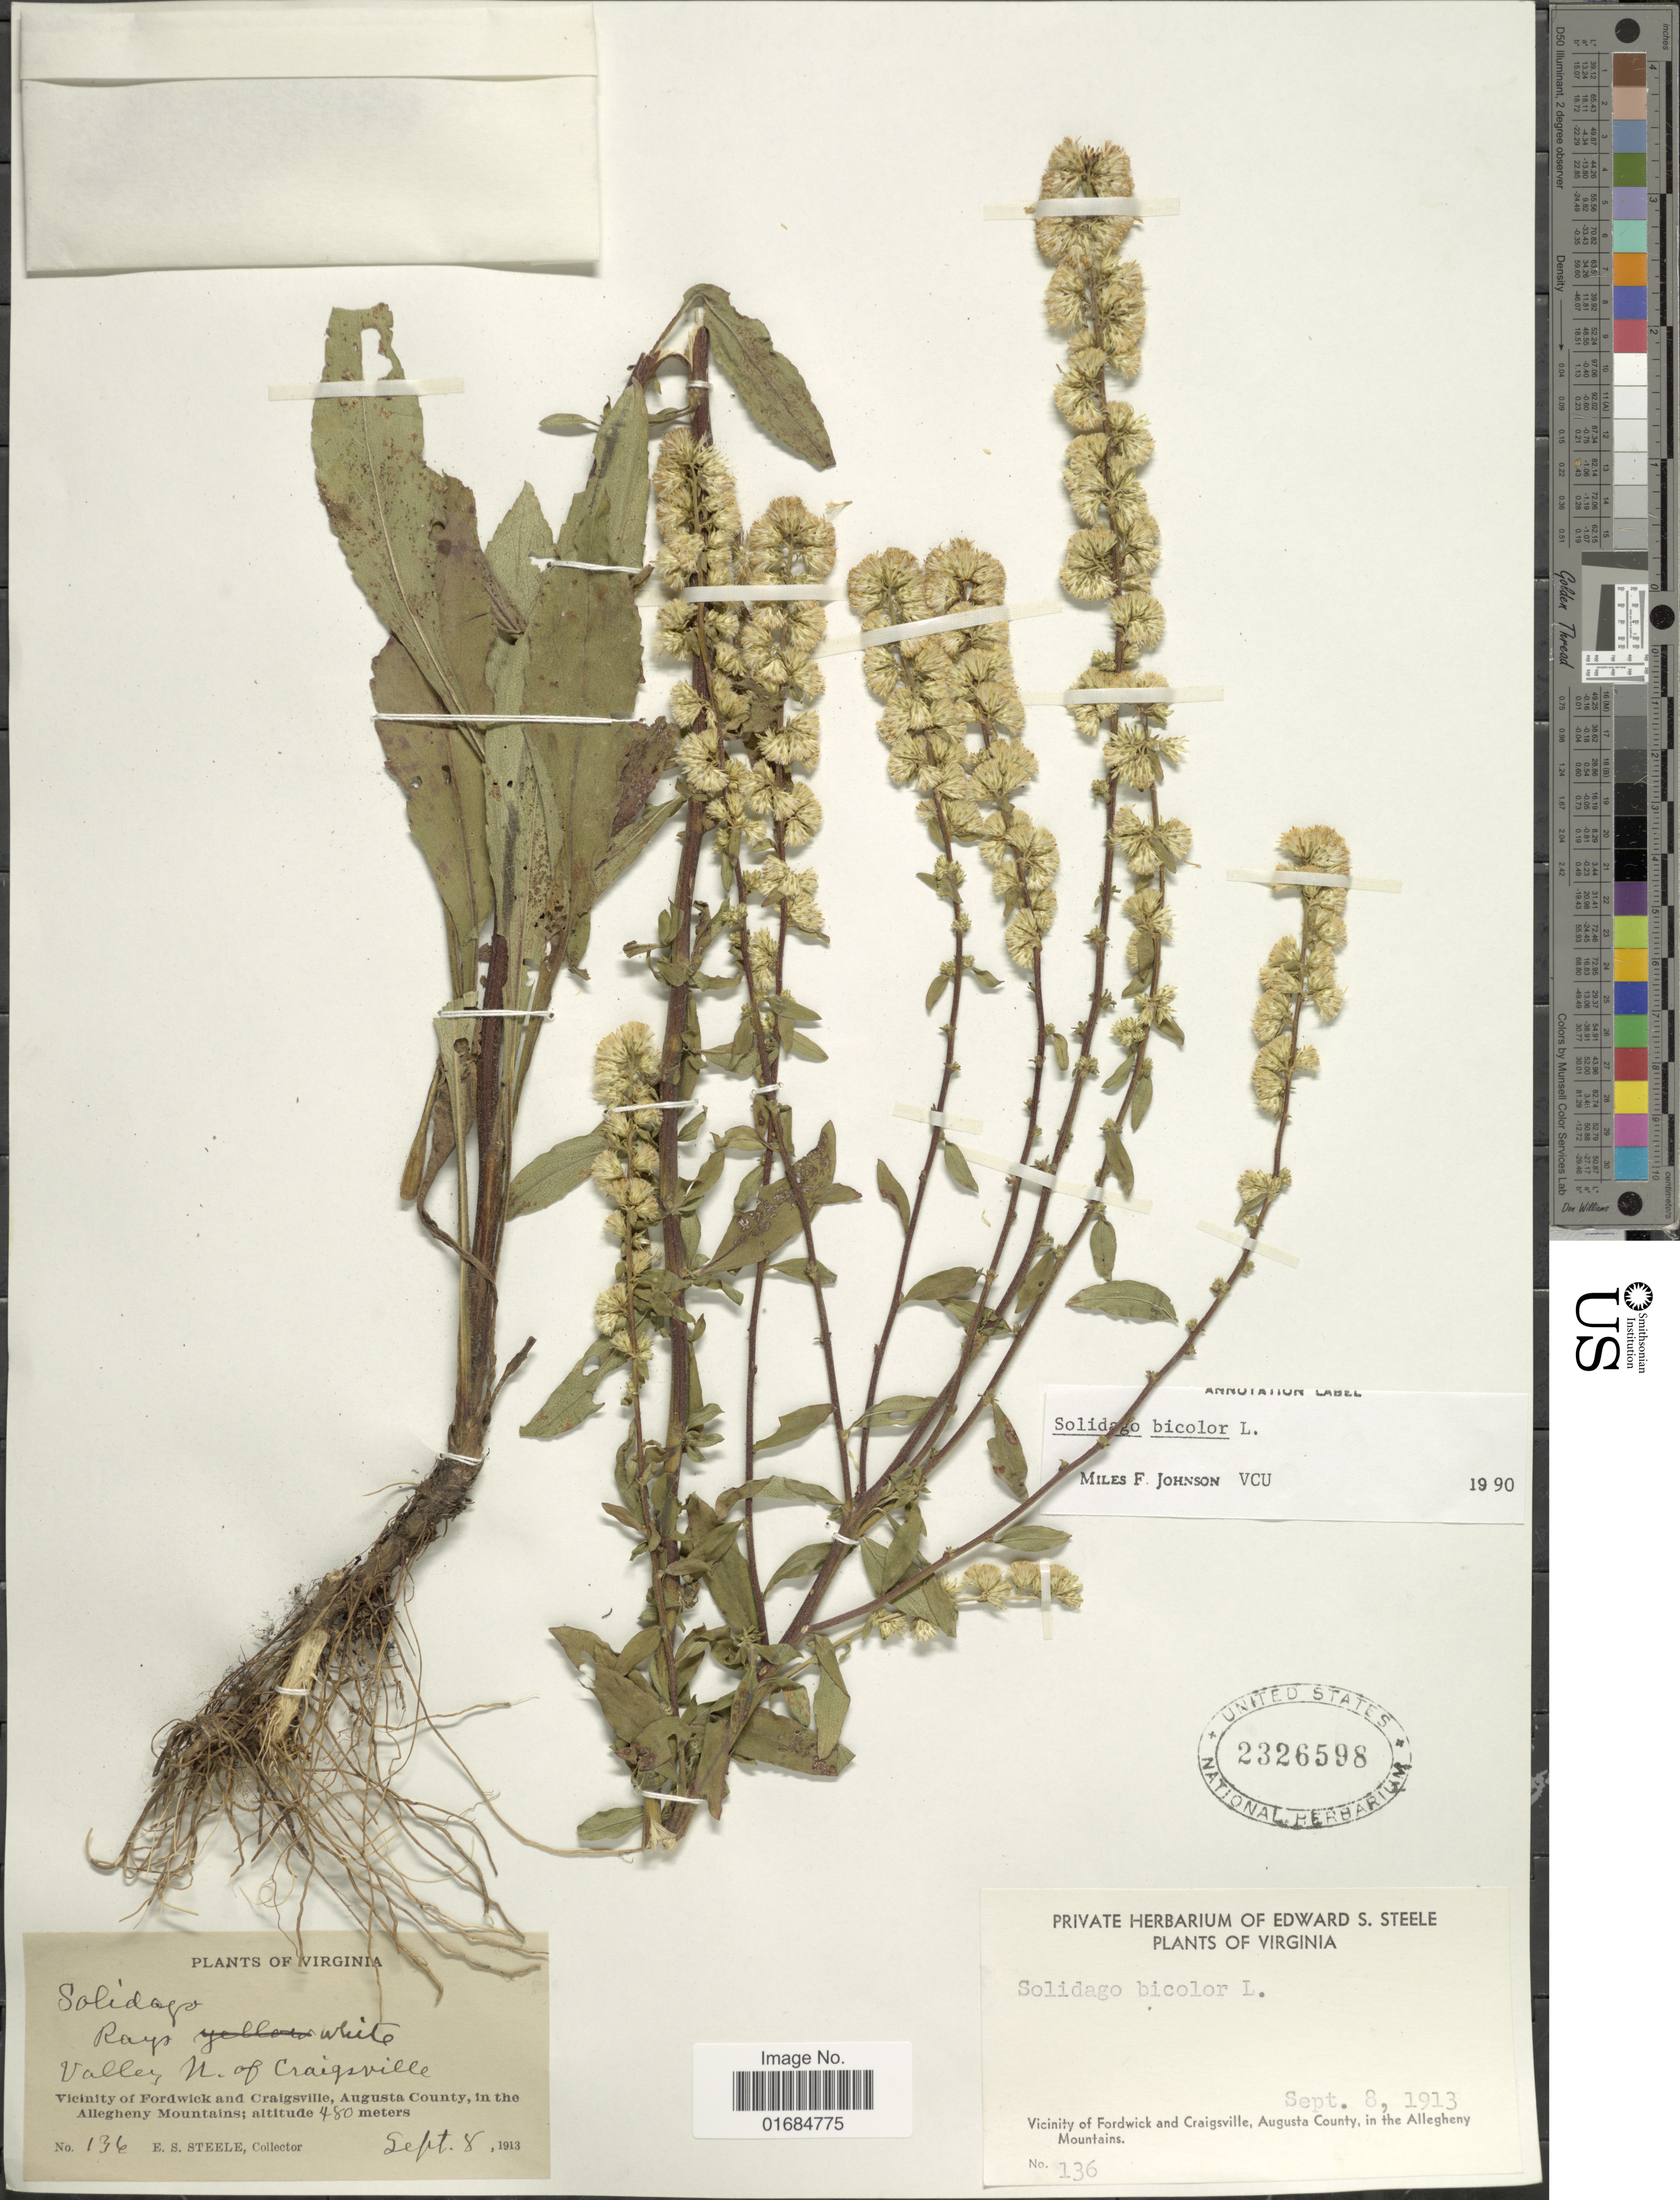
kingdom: Plantae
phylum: Tracheophyta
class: Magnoliopsida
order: Asterales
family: Asteraceae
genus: Solidago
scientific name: Solidago bicolor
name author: L.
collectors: E. Steele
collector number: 136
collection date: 1913-09-08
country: United States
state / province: Virginia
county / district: Augusta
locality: Virginia. Valley N. of Craigsville. Vicinity of Fordwick and Craigsville, Augusta County, in the Allegheny Mountains.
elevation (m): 480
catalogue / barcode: US 2326598